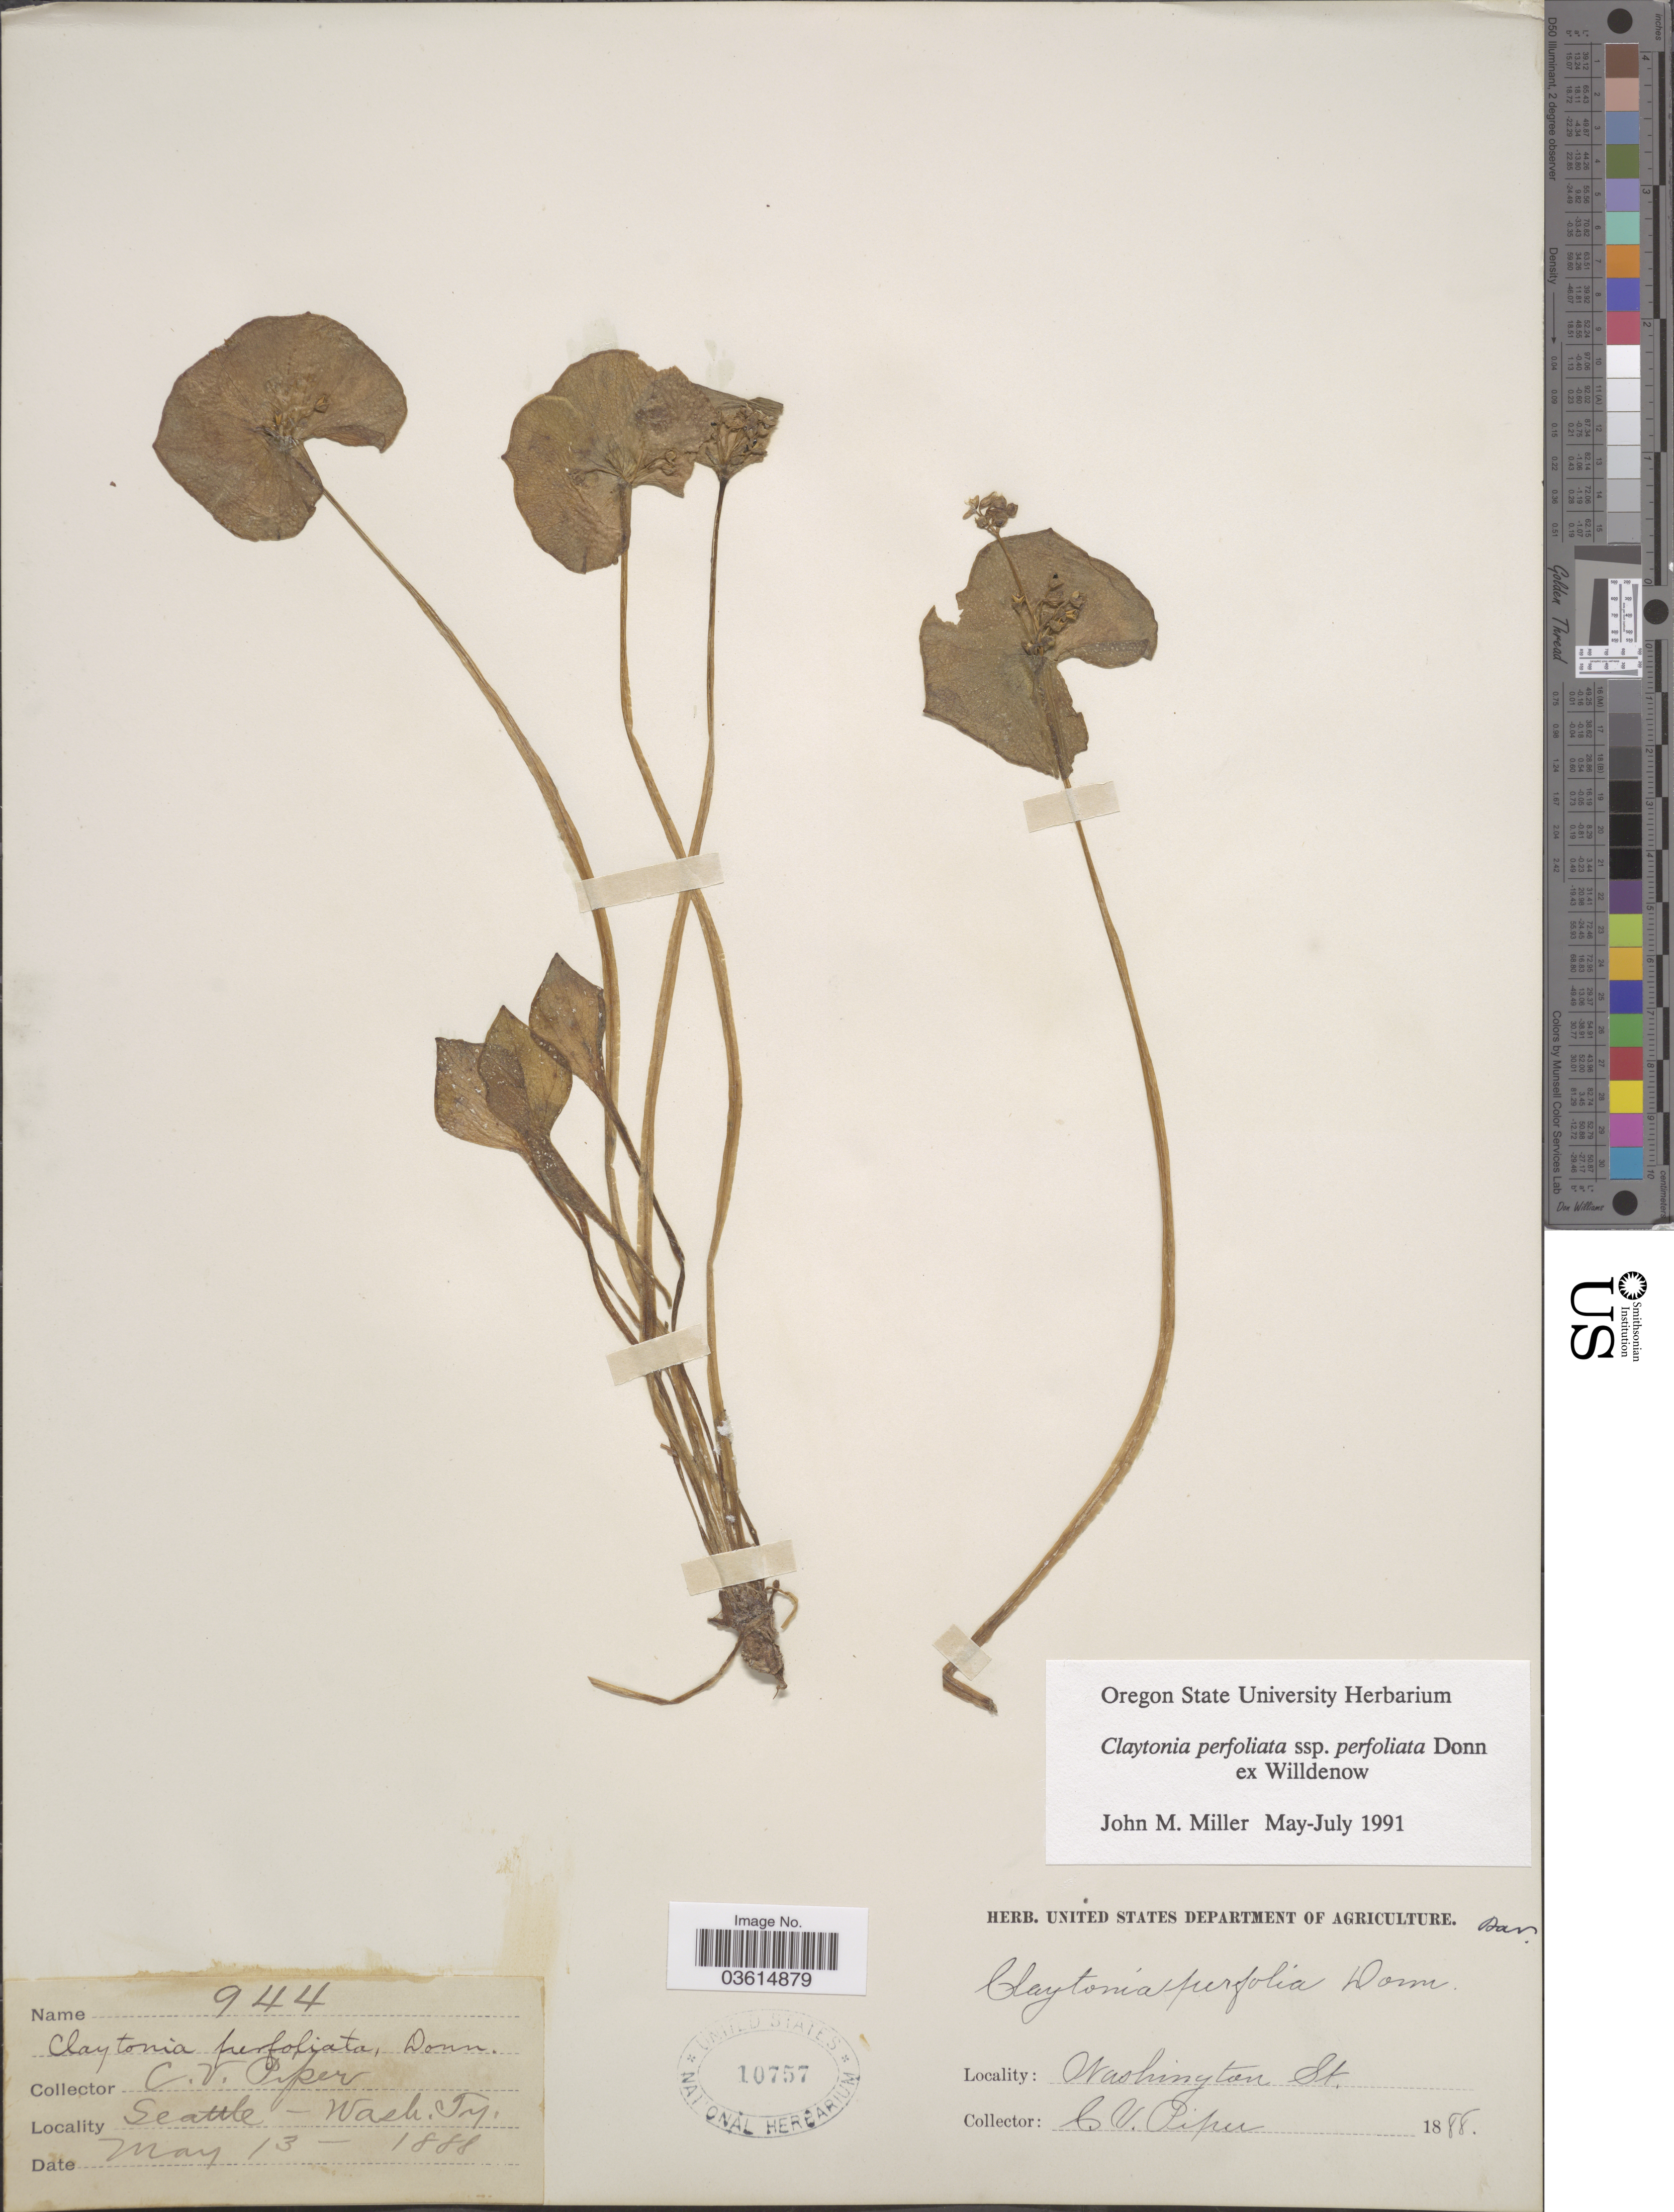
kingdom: Plantae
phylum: Tracheophyta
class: Magnoliopsida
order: Caryophyllales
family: Montiaceae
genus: Claytonia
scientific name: Claytonia perfoliata subsp. perfoliata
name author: Donn ex Willd.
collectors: C. V. Piper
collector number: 944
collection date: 1888-05-13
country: United States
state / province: Washington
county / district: King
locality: Seattle. Washington St.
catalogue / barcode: US 10757